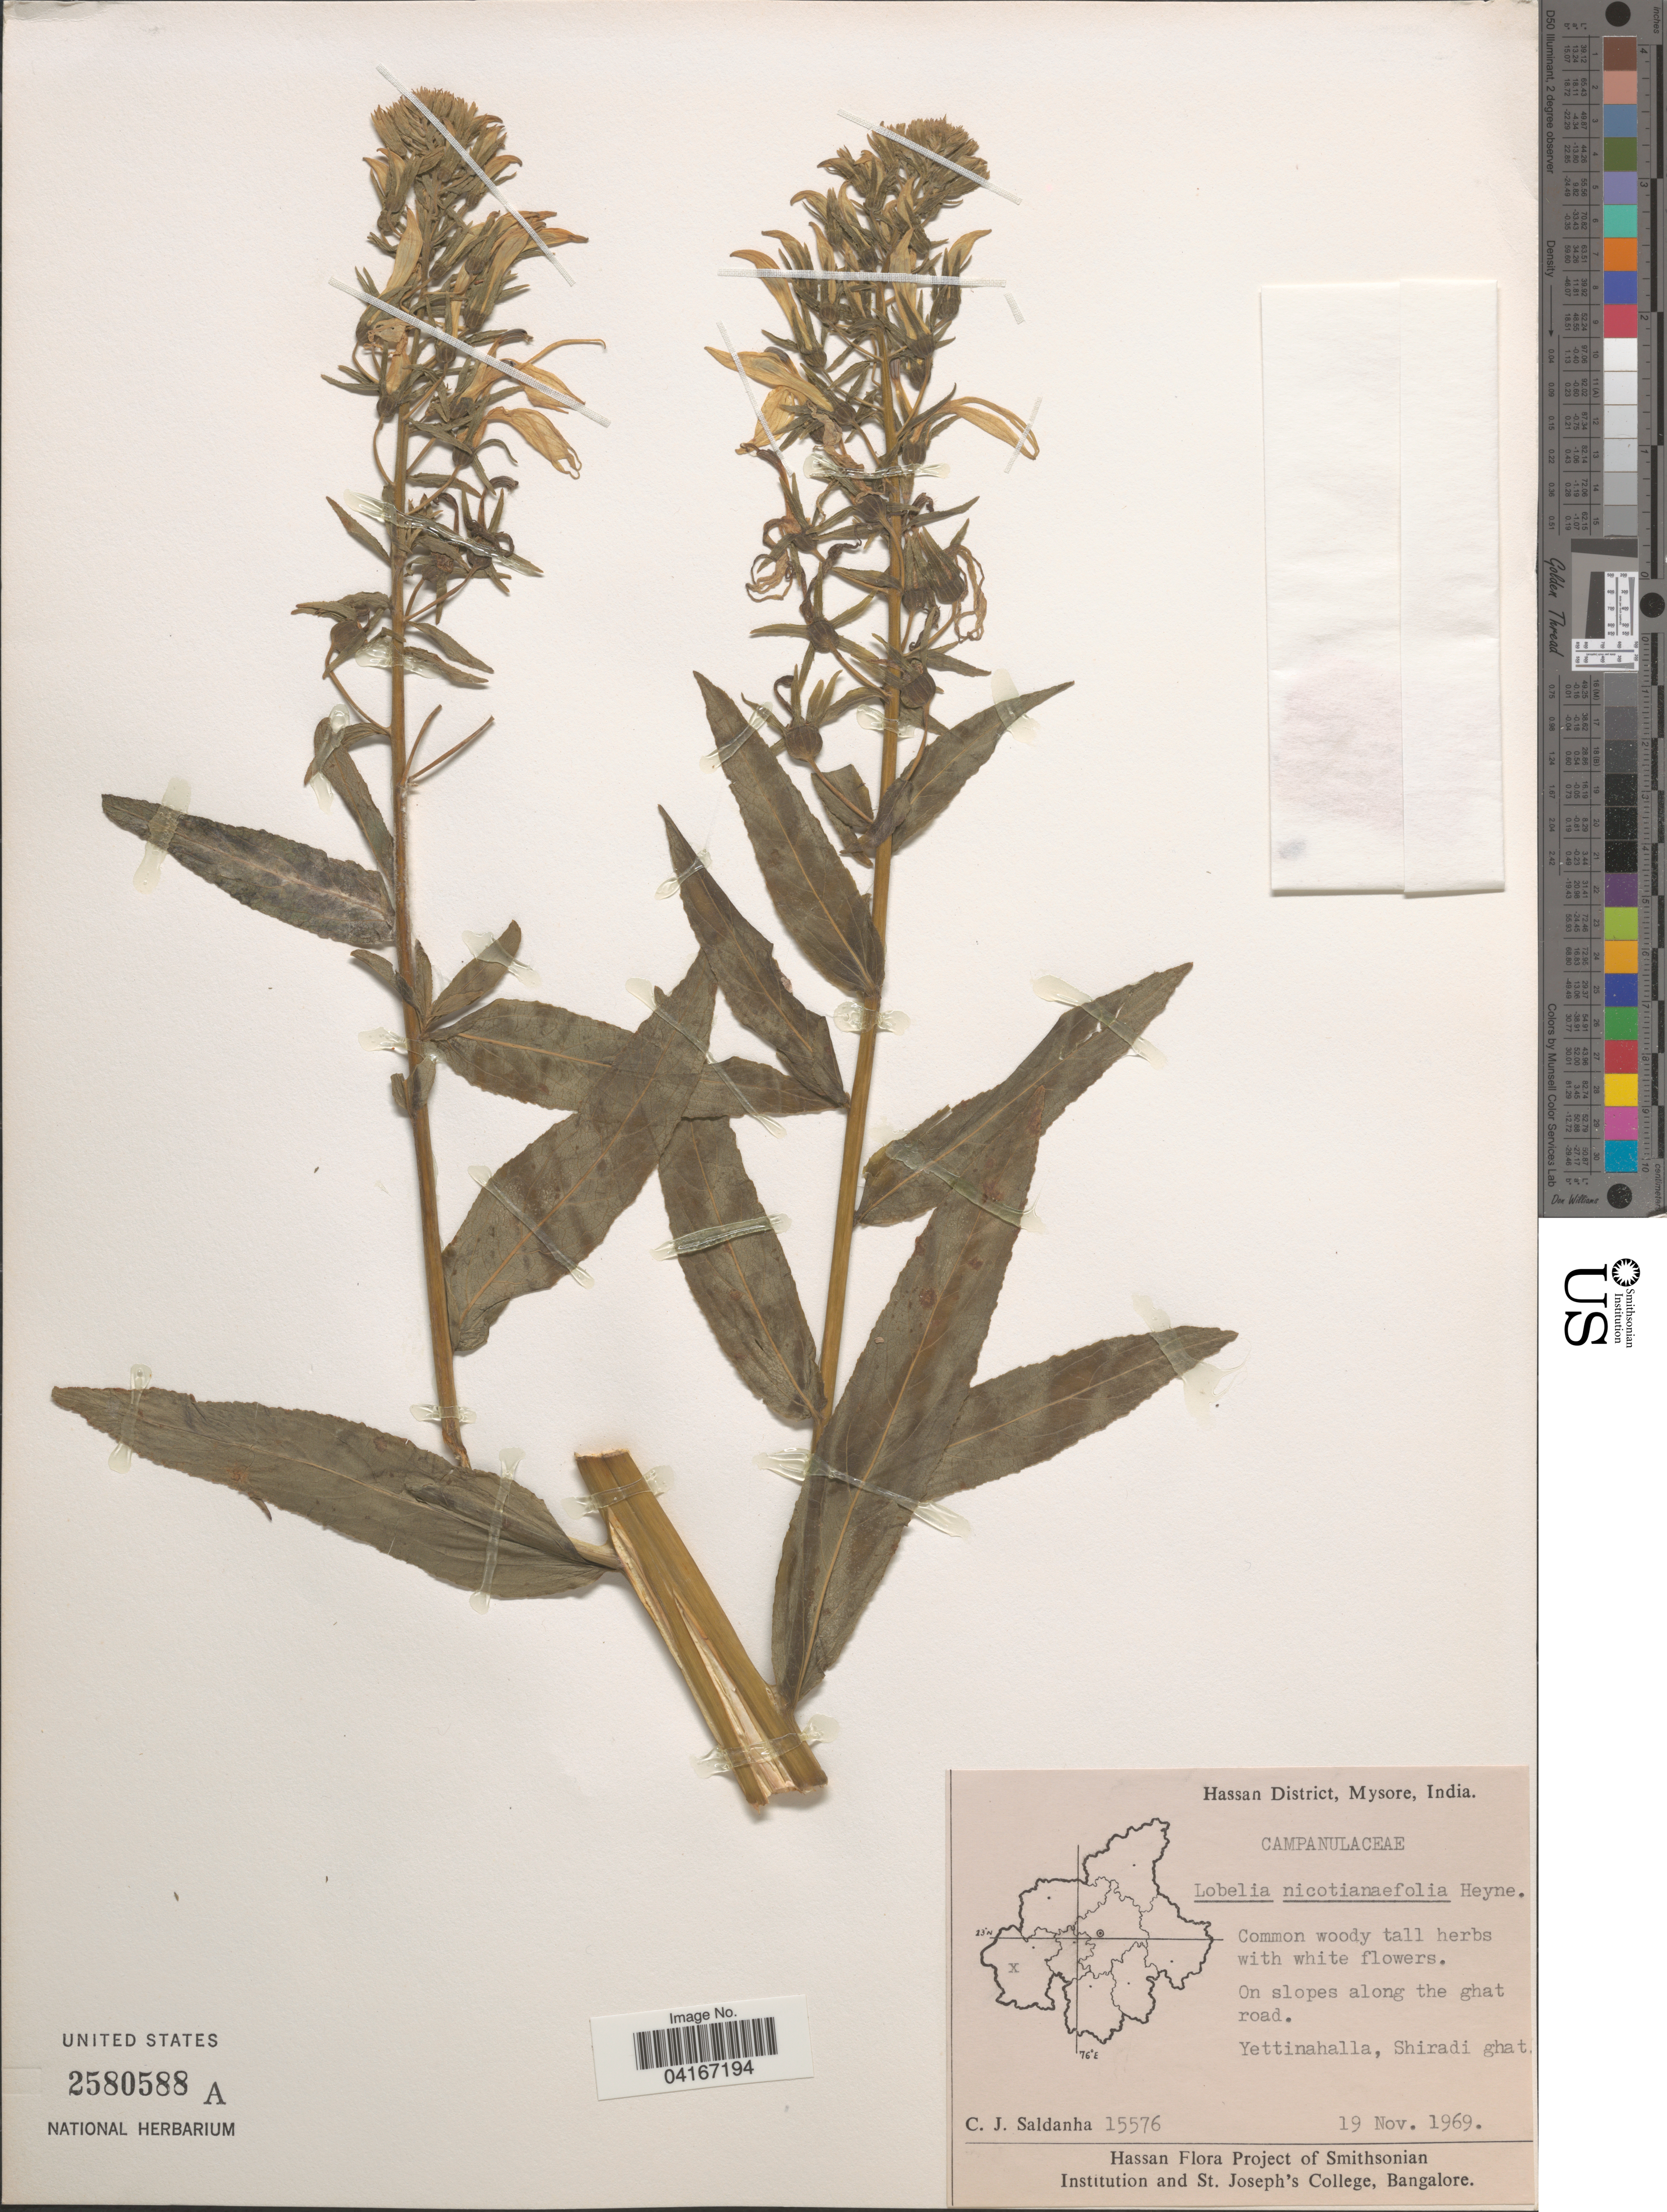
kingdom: Plantae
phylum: Tracheophyta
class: Magnoliopsida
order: Asterales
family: Campanulaceae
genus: Lobelia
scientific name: Lobelia nicotianifolia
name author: Roth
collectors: C. J. Saldanha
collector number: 15576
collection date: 1969-11-19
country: India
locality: Hassan District, Mysore. On slopes along the ghat road. Yettinahalla, Shiradi ghat.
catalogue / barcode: US 2580588A